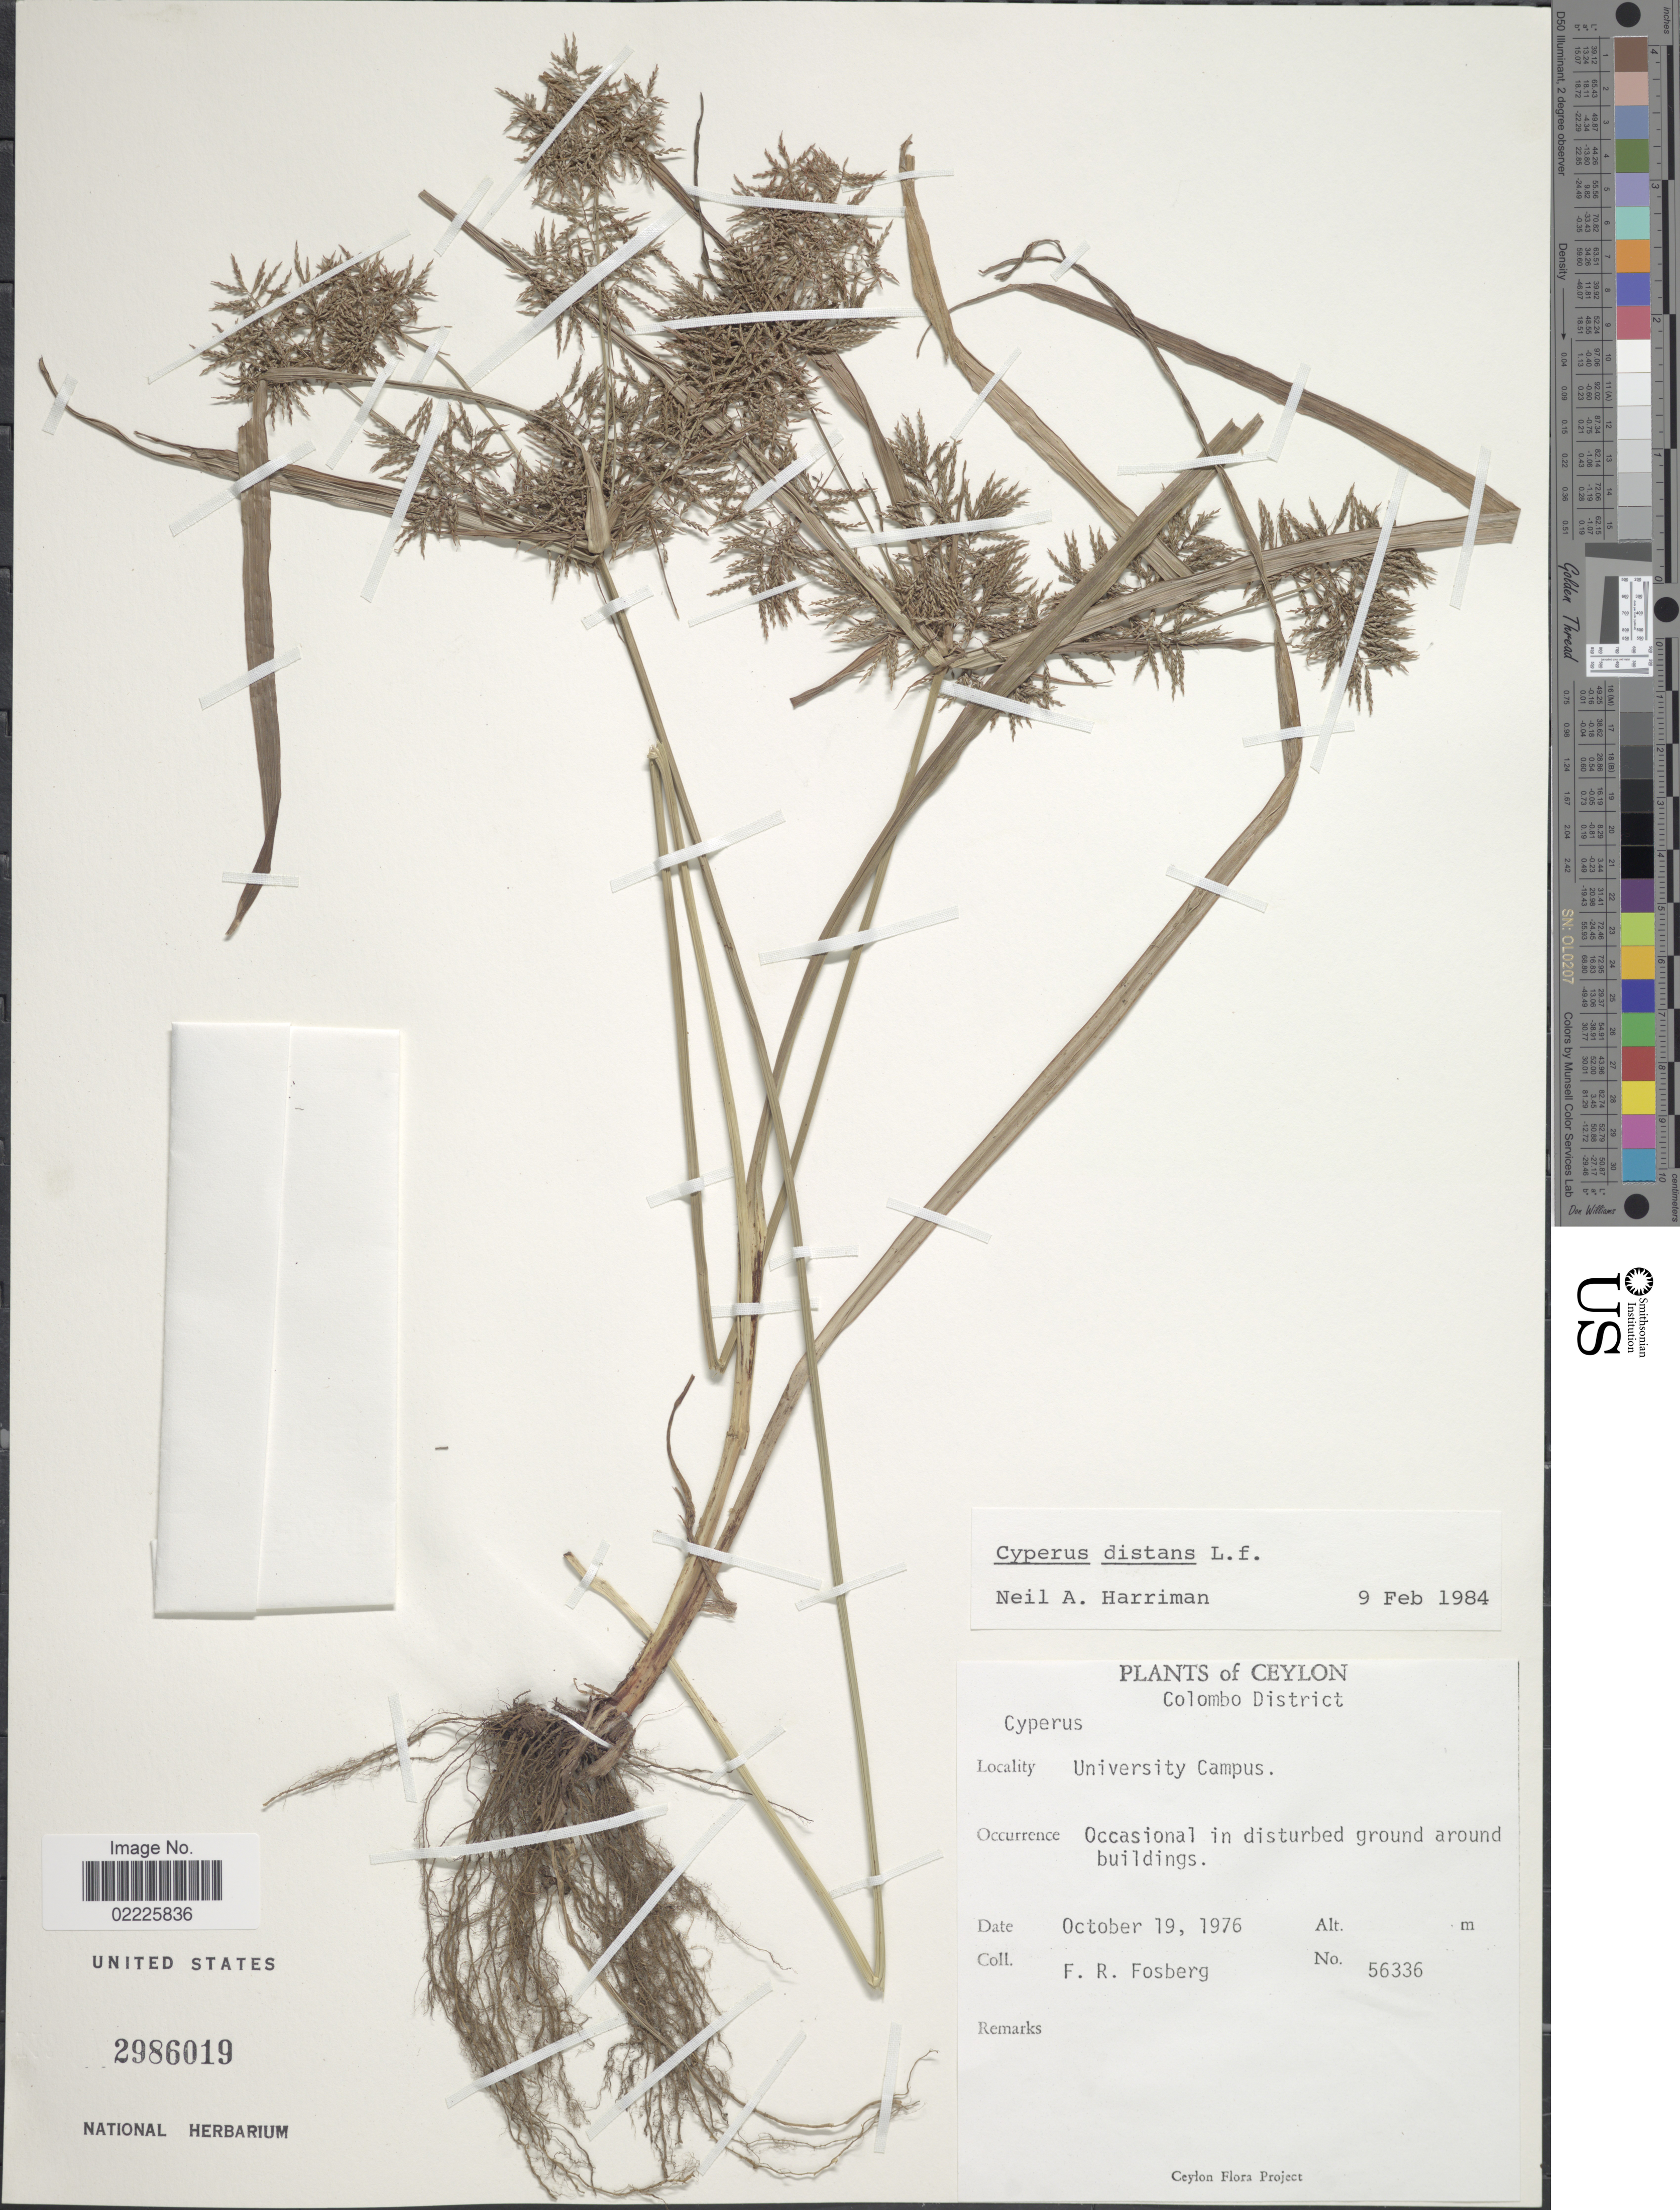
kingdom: Plantae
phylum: Tracheophyta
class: Liliopsida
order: Poales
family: Cyperaceae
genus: Cyperus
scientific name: Cyperus distans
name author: L. f.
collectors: F. R. Fosberg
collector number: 56336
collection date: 1976-10-19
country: Sri Lanka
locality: Ceylon, Colombo District, University Campus, around buildings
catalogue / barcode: US 2986019